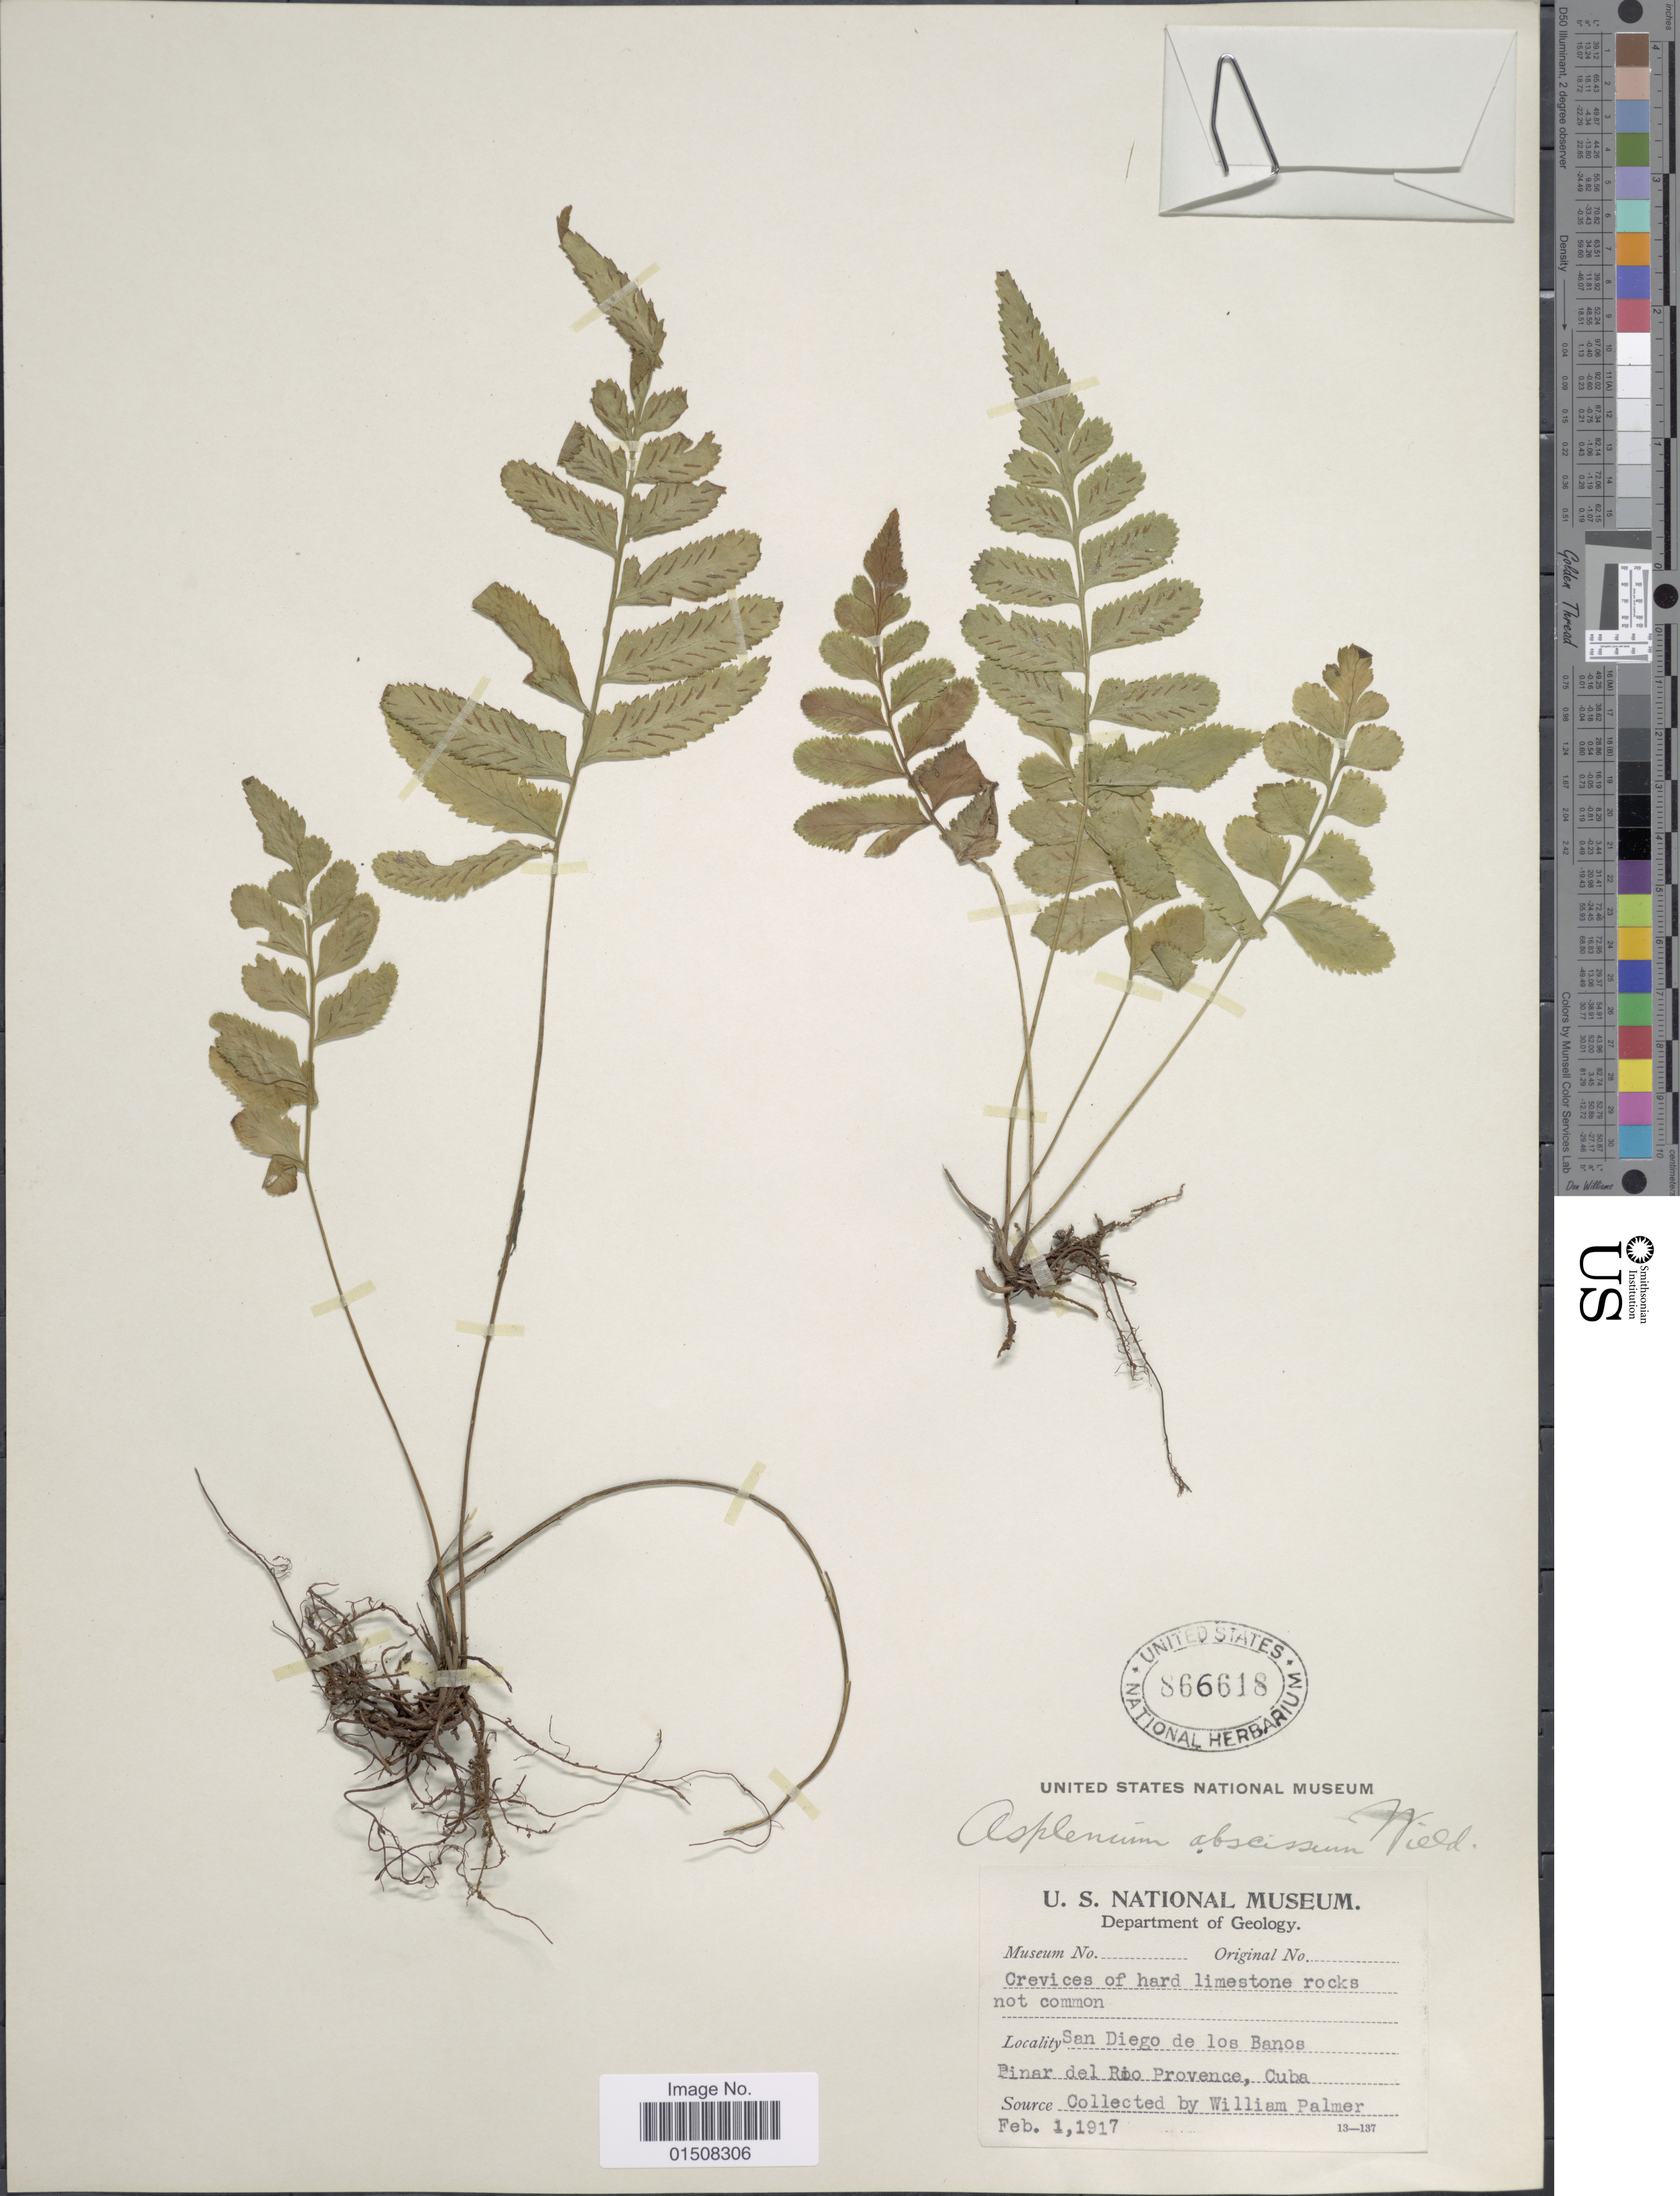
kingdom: Plantae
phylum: Tracheophyta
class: Polypodiopsida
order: Polypodiales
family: Aspleniaceae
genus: Asplenium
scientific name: Asplenium abscissum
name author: Willd.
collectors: W. Palmer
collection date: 1917-02-01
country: Cuba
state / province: Pinar del Río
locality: San Diego de los Banos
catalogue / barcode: US 866618